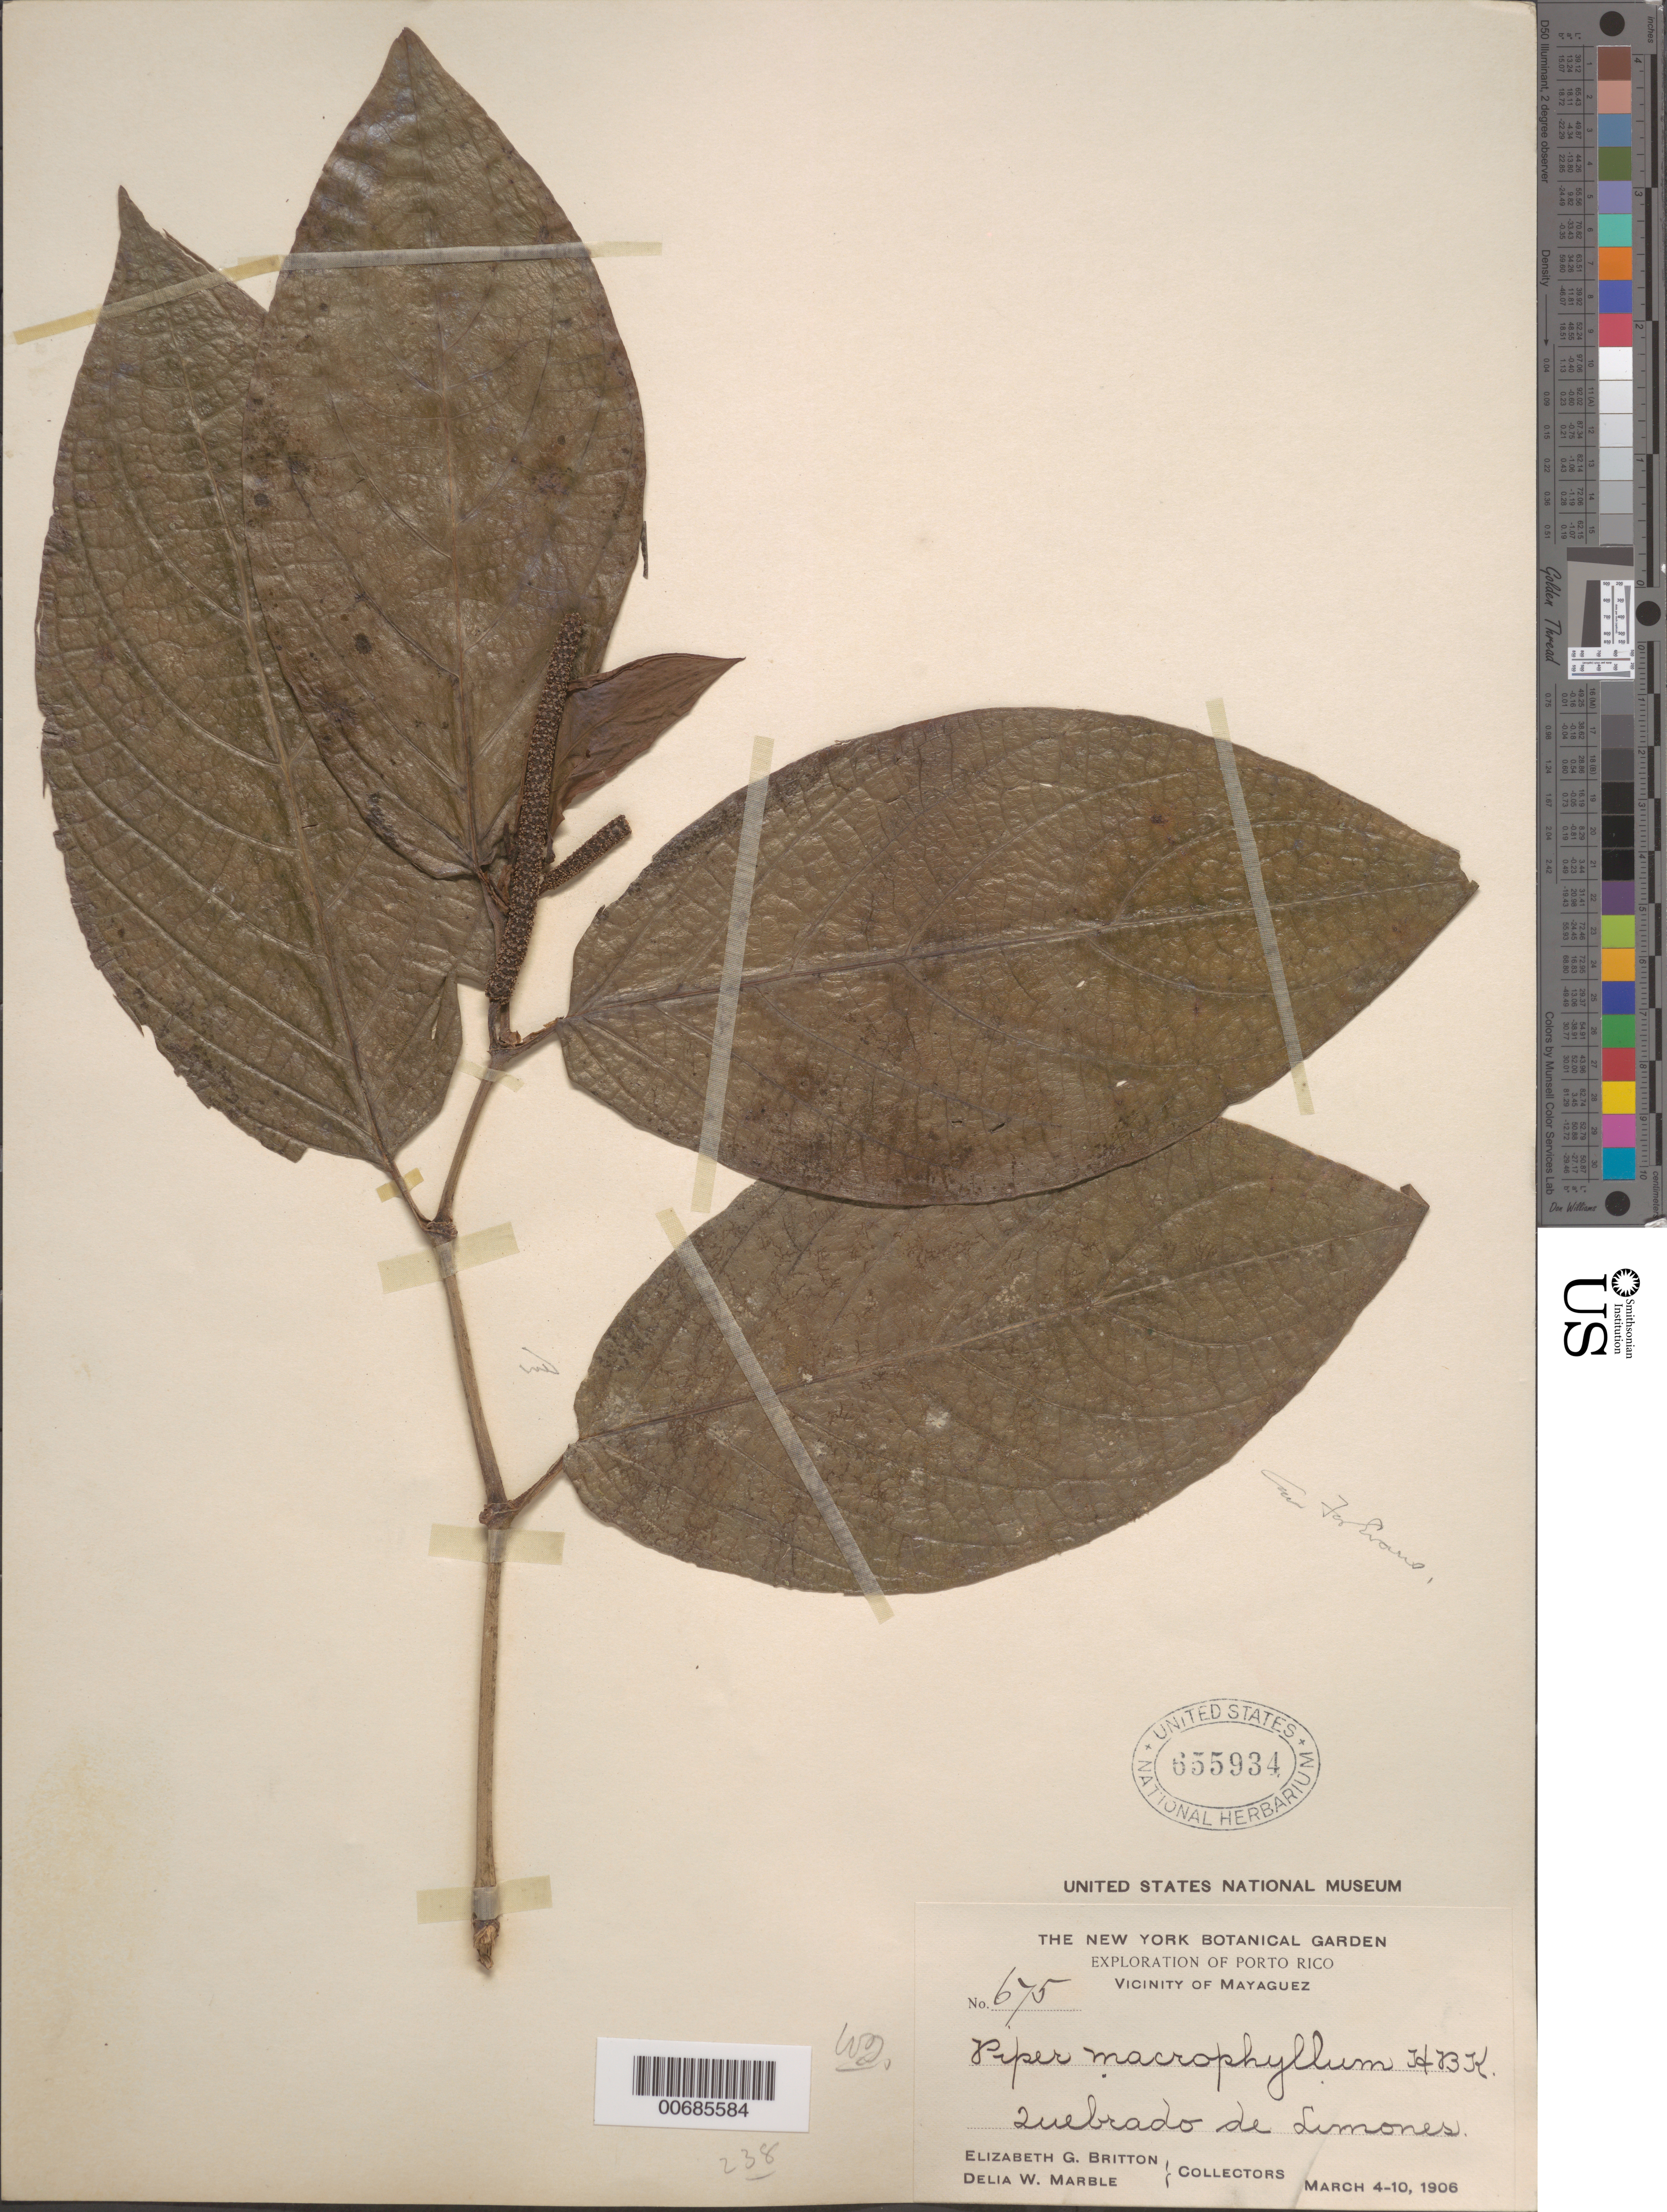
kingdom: Plantae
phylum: Tracheophyta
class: Magnoliopsida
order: Piperales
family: Piperaceae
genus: Piper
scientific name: Piper macrophyllum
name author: Kunth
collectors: E. G. Britton & D. W. Marble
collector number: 675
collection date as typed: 04 Mar 1906 to 10 Mar 1906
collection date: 1906-03-04/1906-03-10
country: Puerto Rico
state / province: Mayaguez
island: Greater Antilles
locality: Mayaguez. Zuebrado de Limones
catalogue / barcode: US 655934